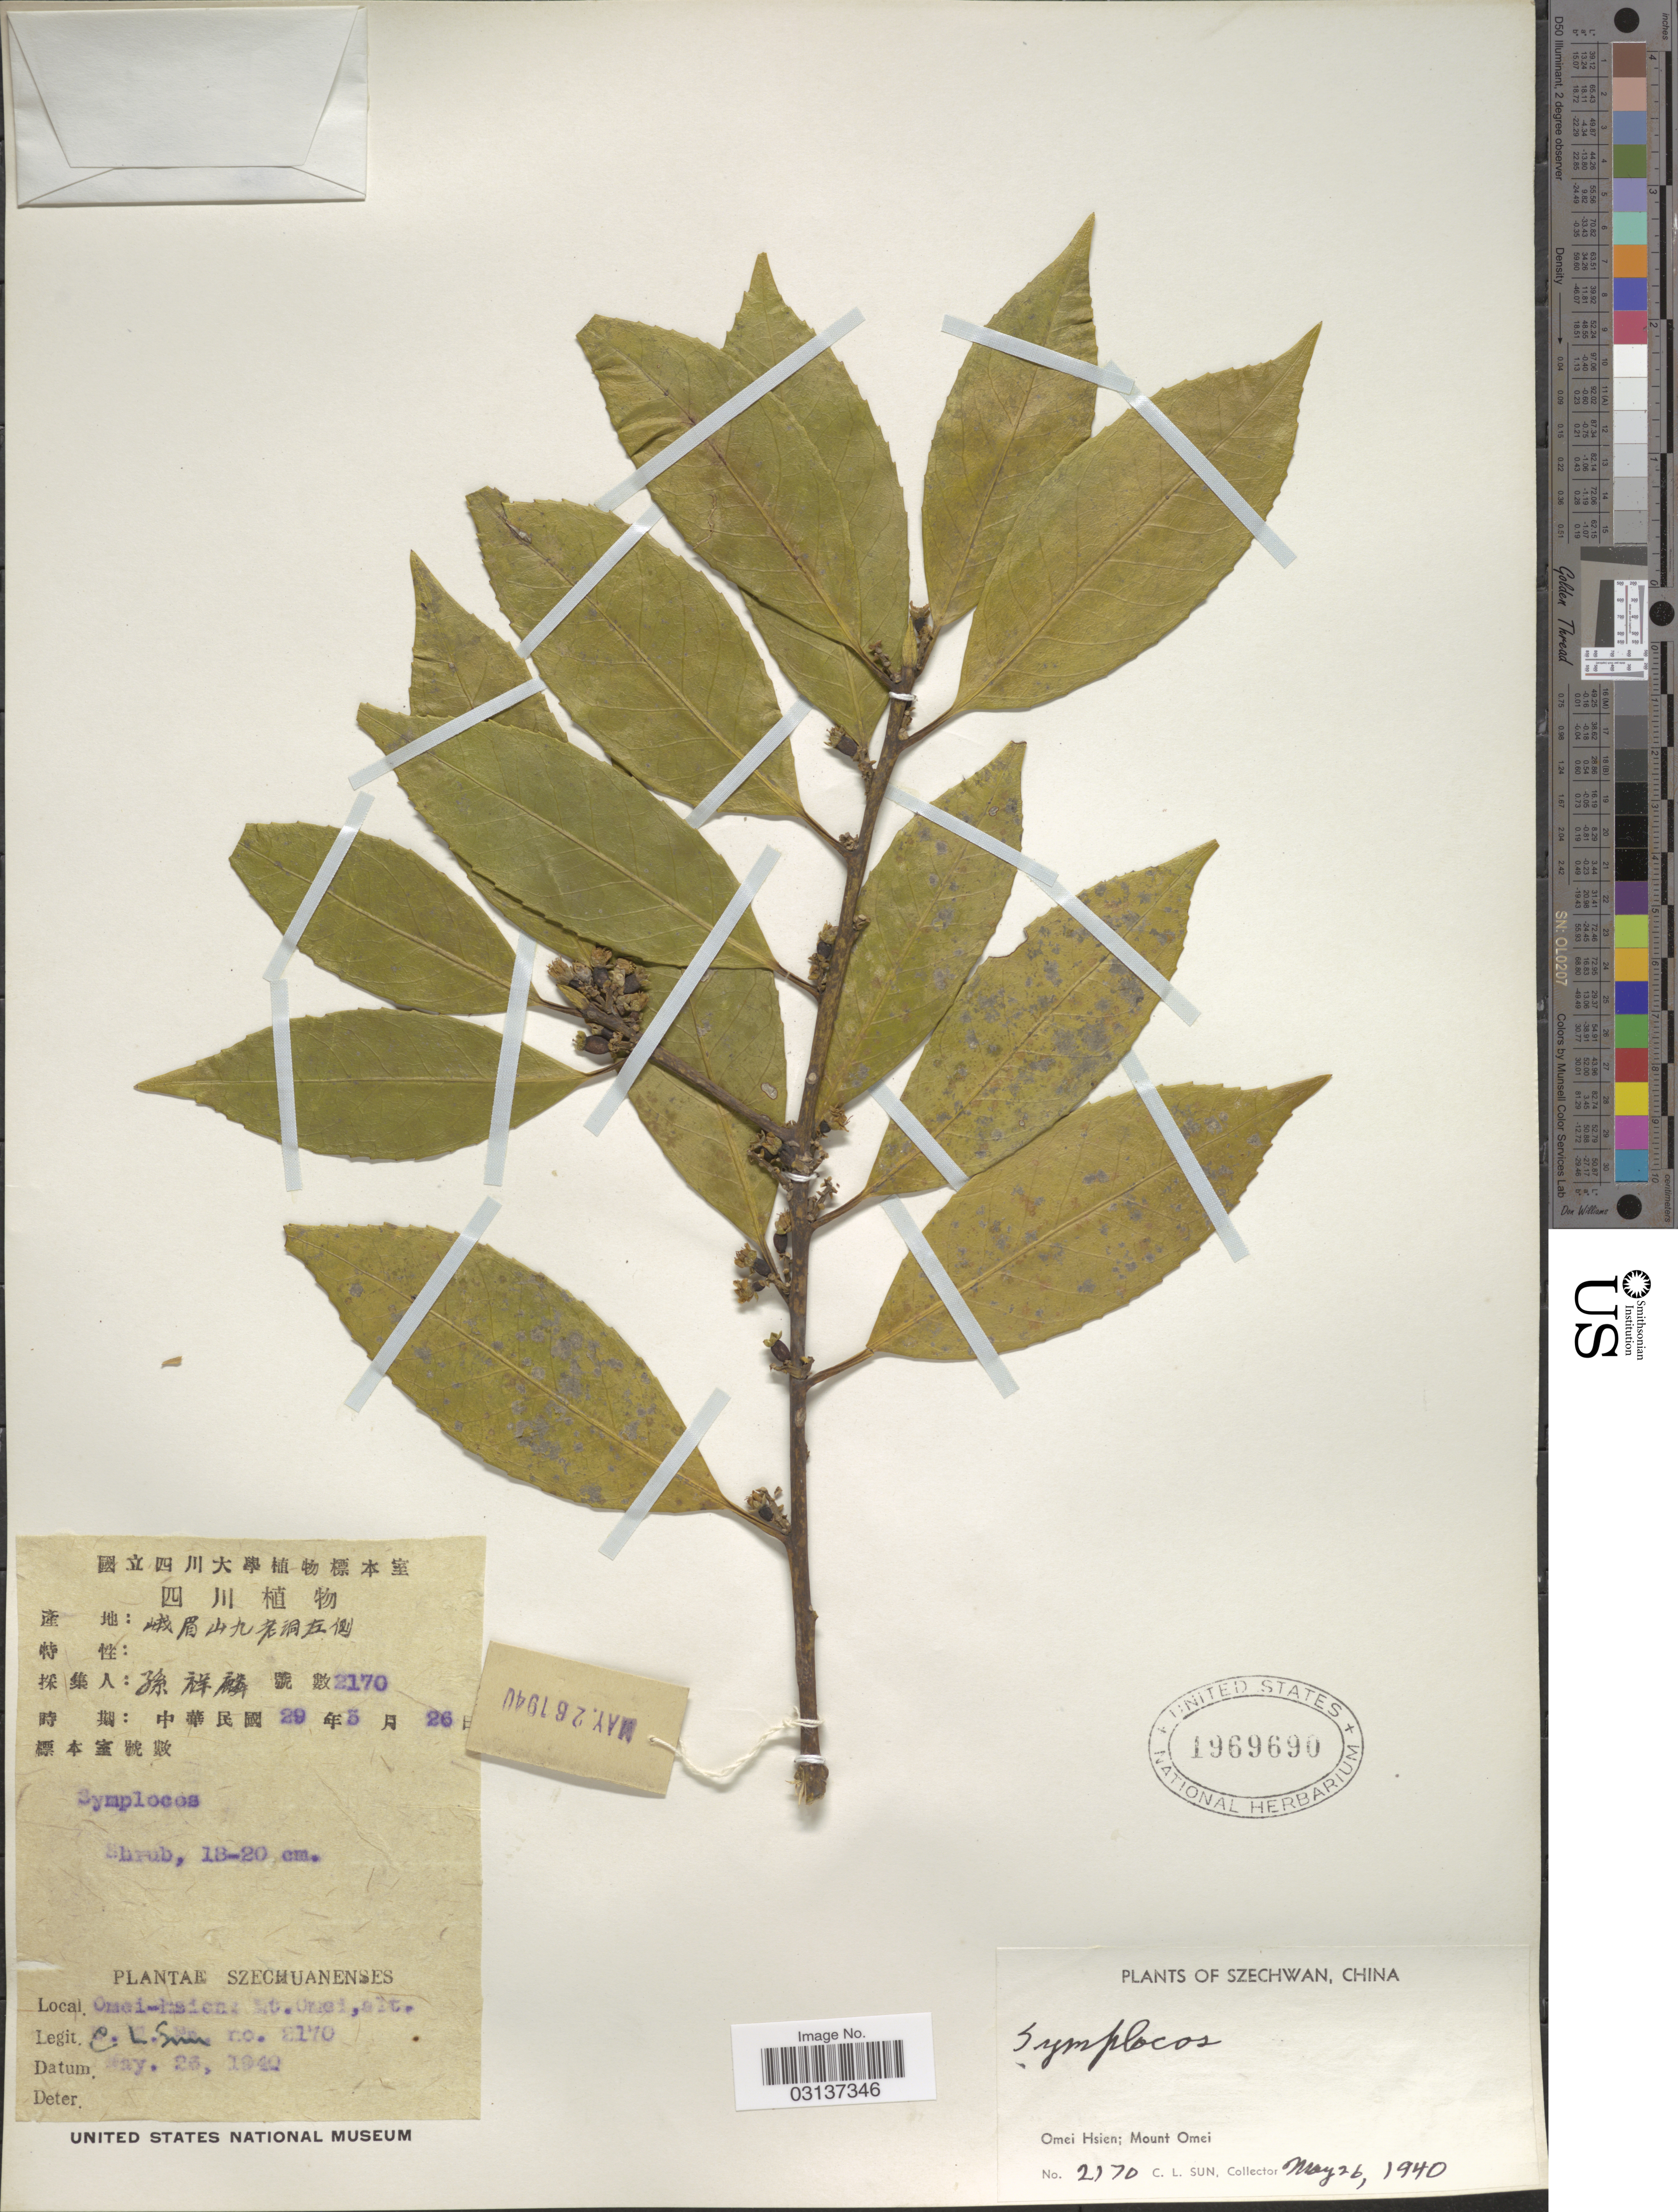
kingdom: Plantae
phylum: Tracheophyta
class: Magnoliopsida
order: Ericales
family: Symplocaceae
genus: Symplocos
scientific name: Symplocos sp.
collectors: C. Sun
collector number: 2170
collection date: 1940-05-26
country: China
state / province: Sichuan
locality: Szechwan. Omei Hsien; Mount Omei.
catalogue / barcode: US 1969690